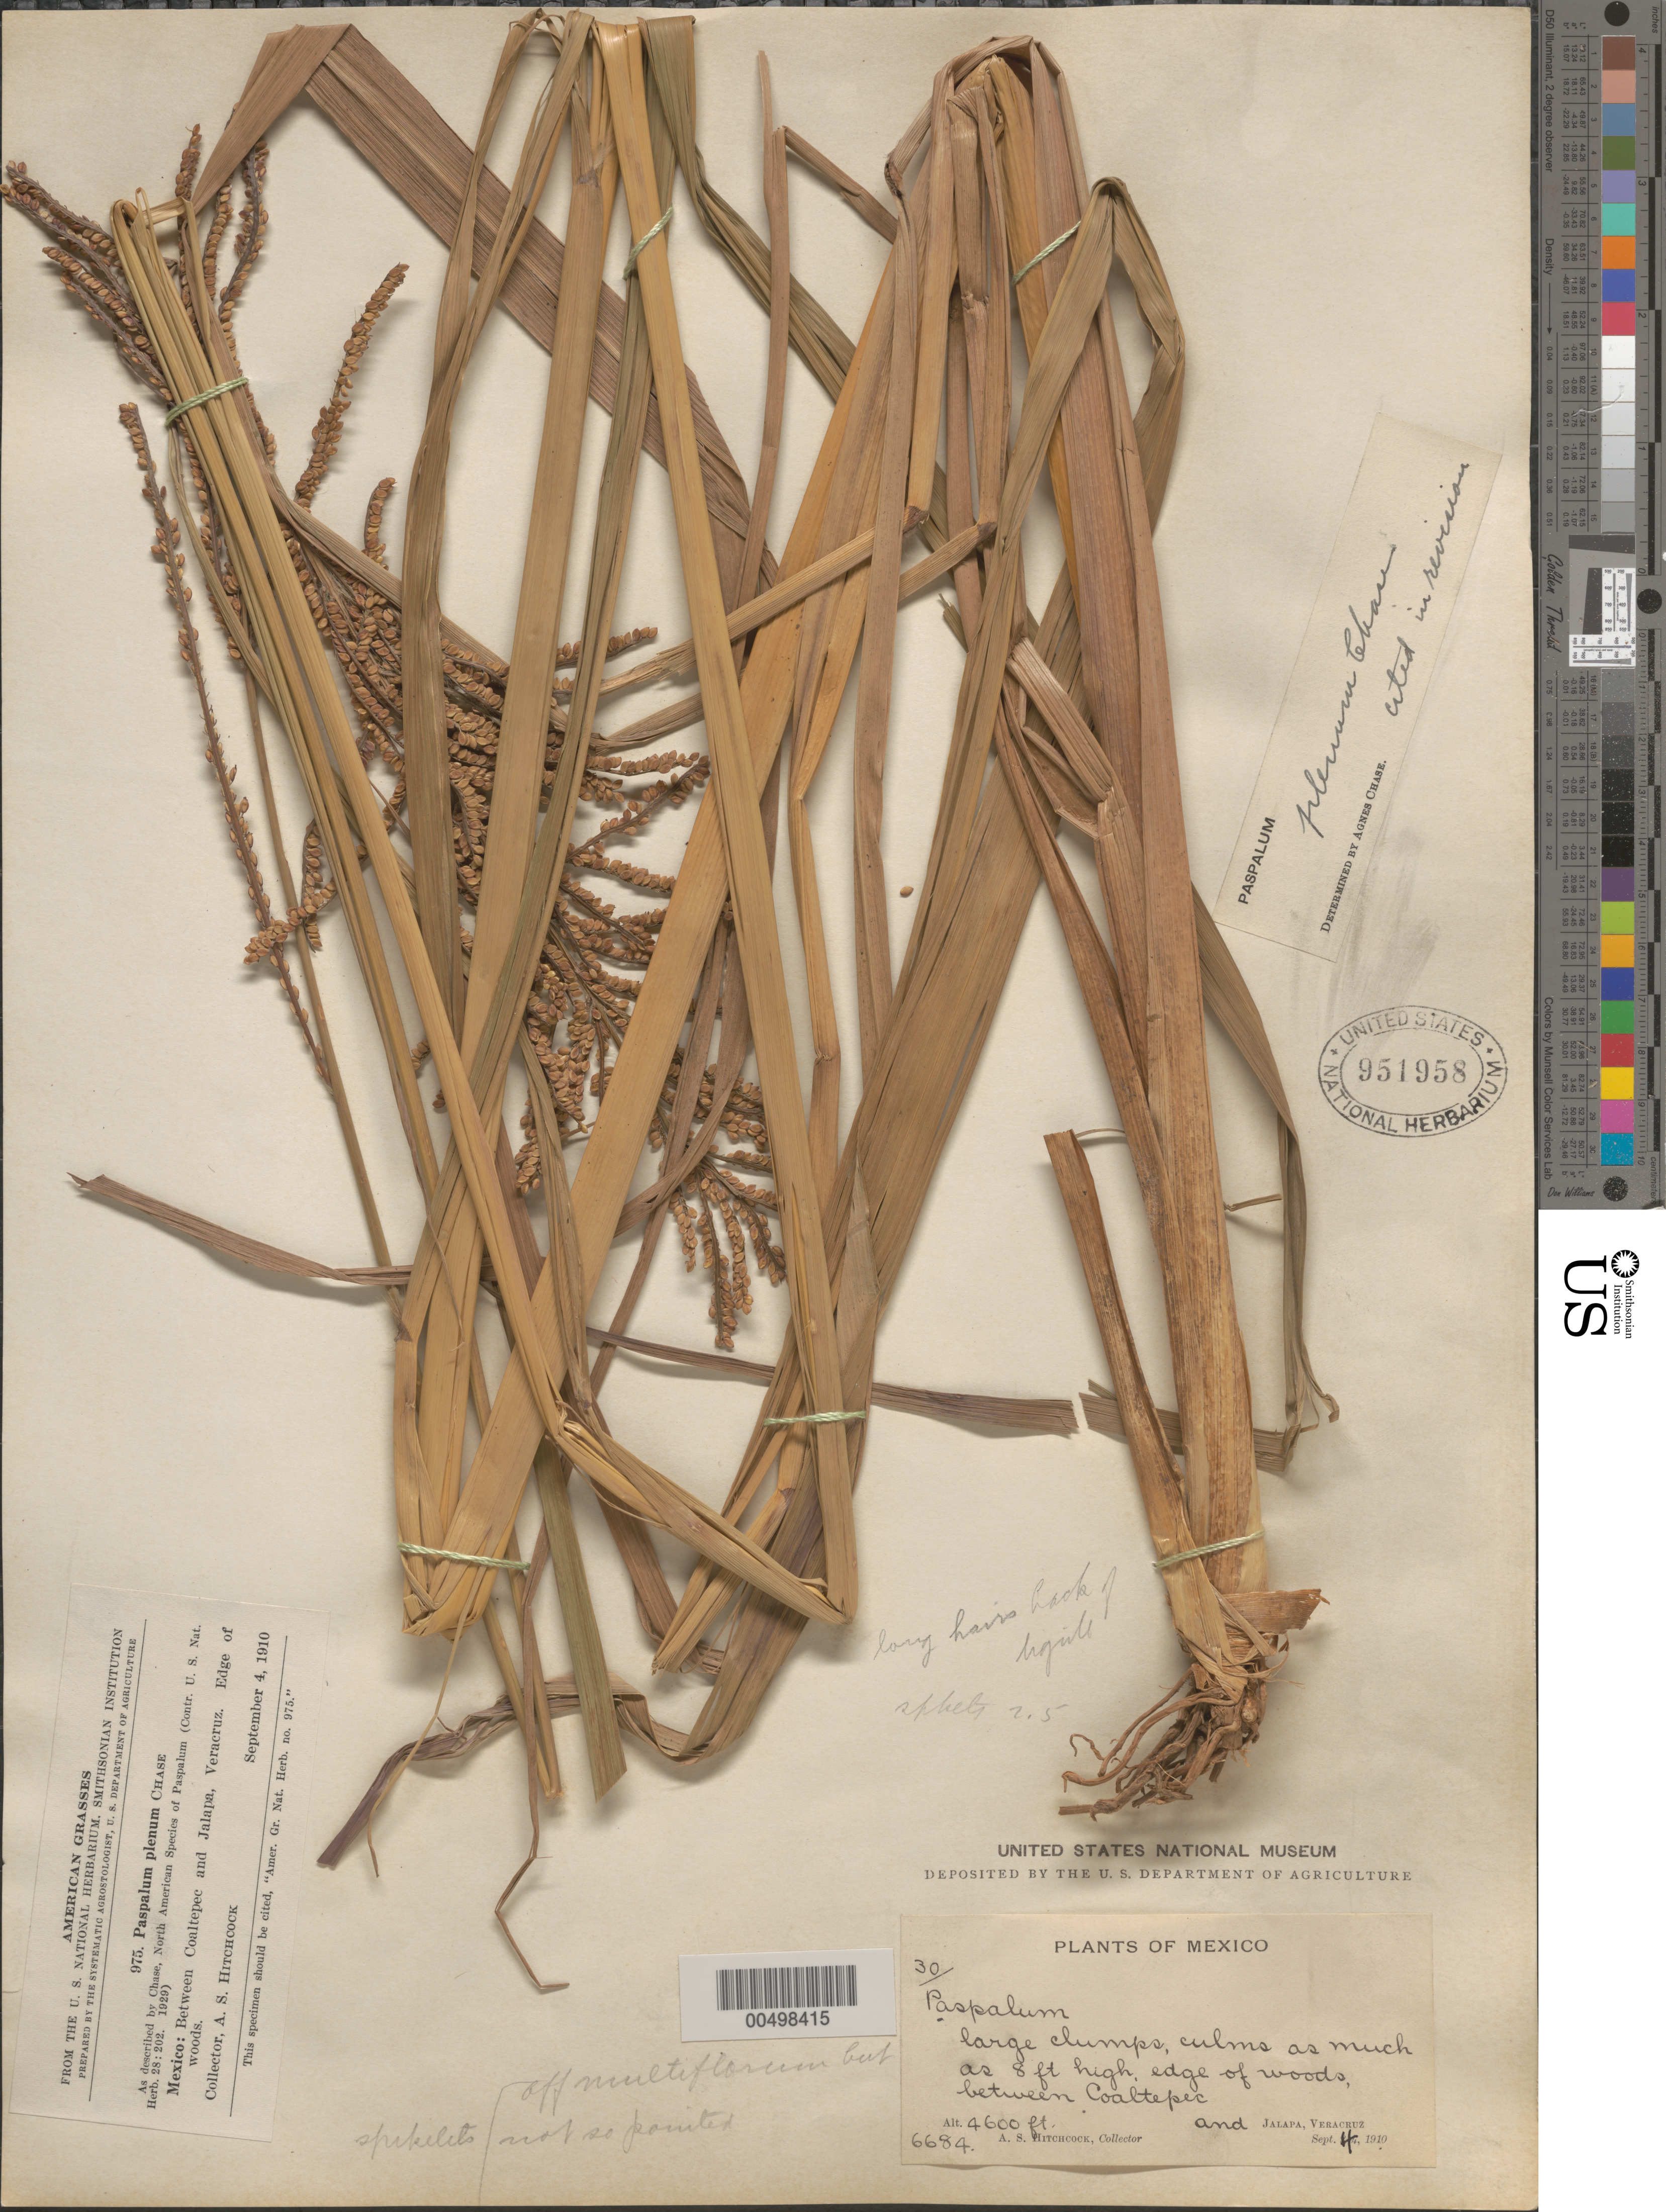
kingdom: Plantae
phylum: Tracheophyta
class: Liliopsida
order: Poales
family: Poaceae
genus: Paspalum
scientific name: Paspalum plenum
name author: Chase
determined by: Chase, [M.] Agnes, (US)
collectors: A. S. Hitchcock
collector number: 6684/975/30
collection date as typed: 4 Sep 1910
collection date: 1910-09-04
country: Mexico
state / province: Veracruz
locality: Between Coaltepec & Jalapa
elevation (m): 1402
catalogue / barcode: US 951958